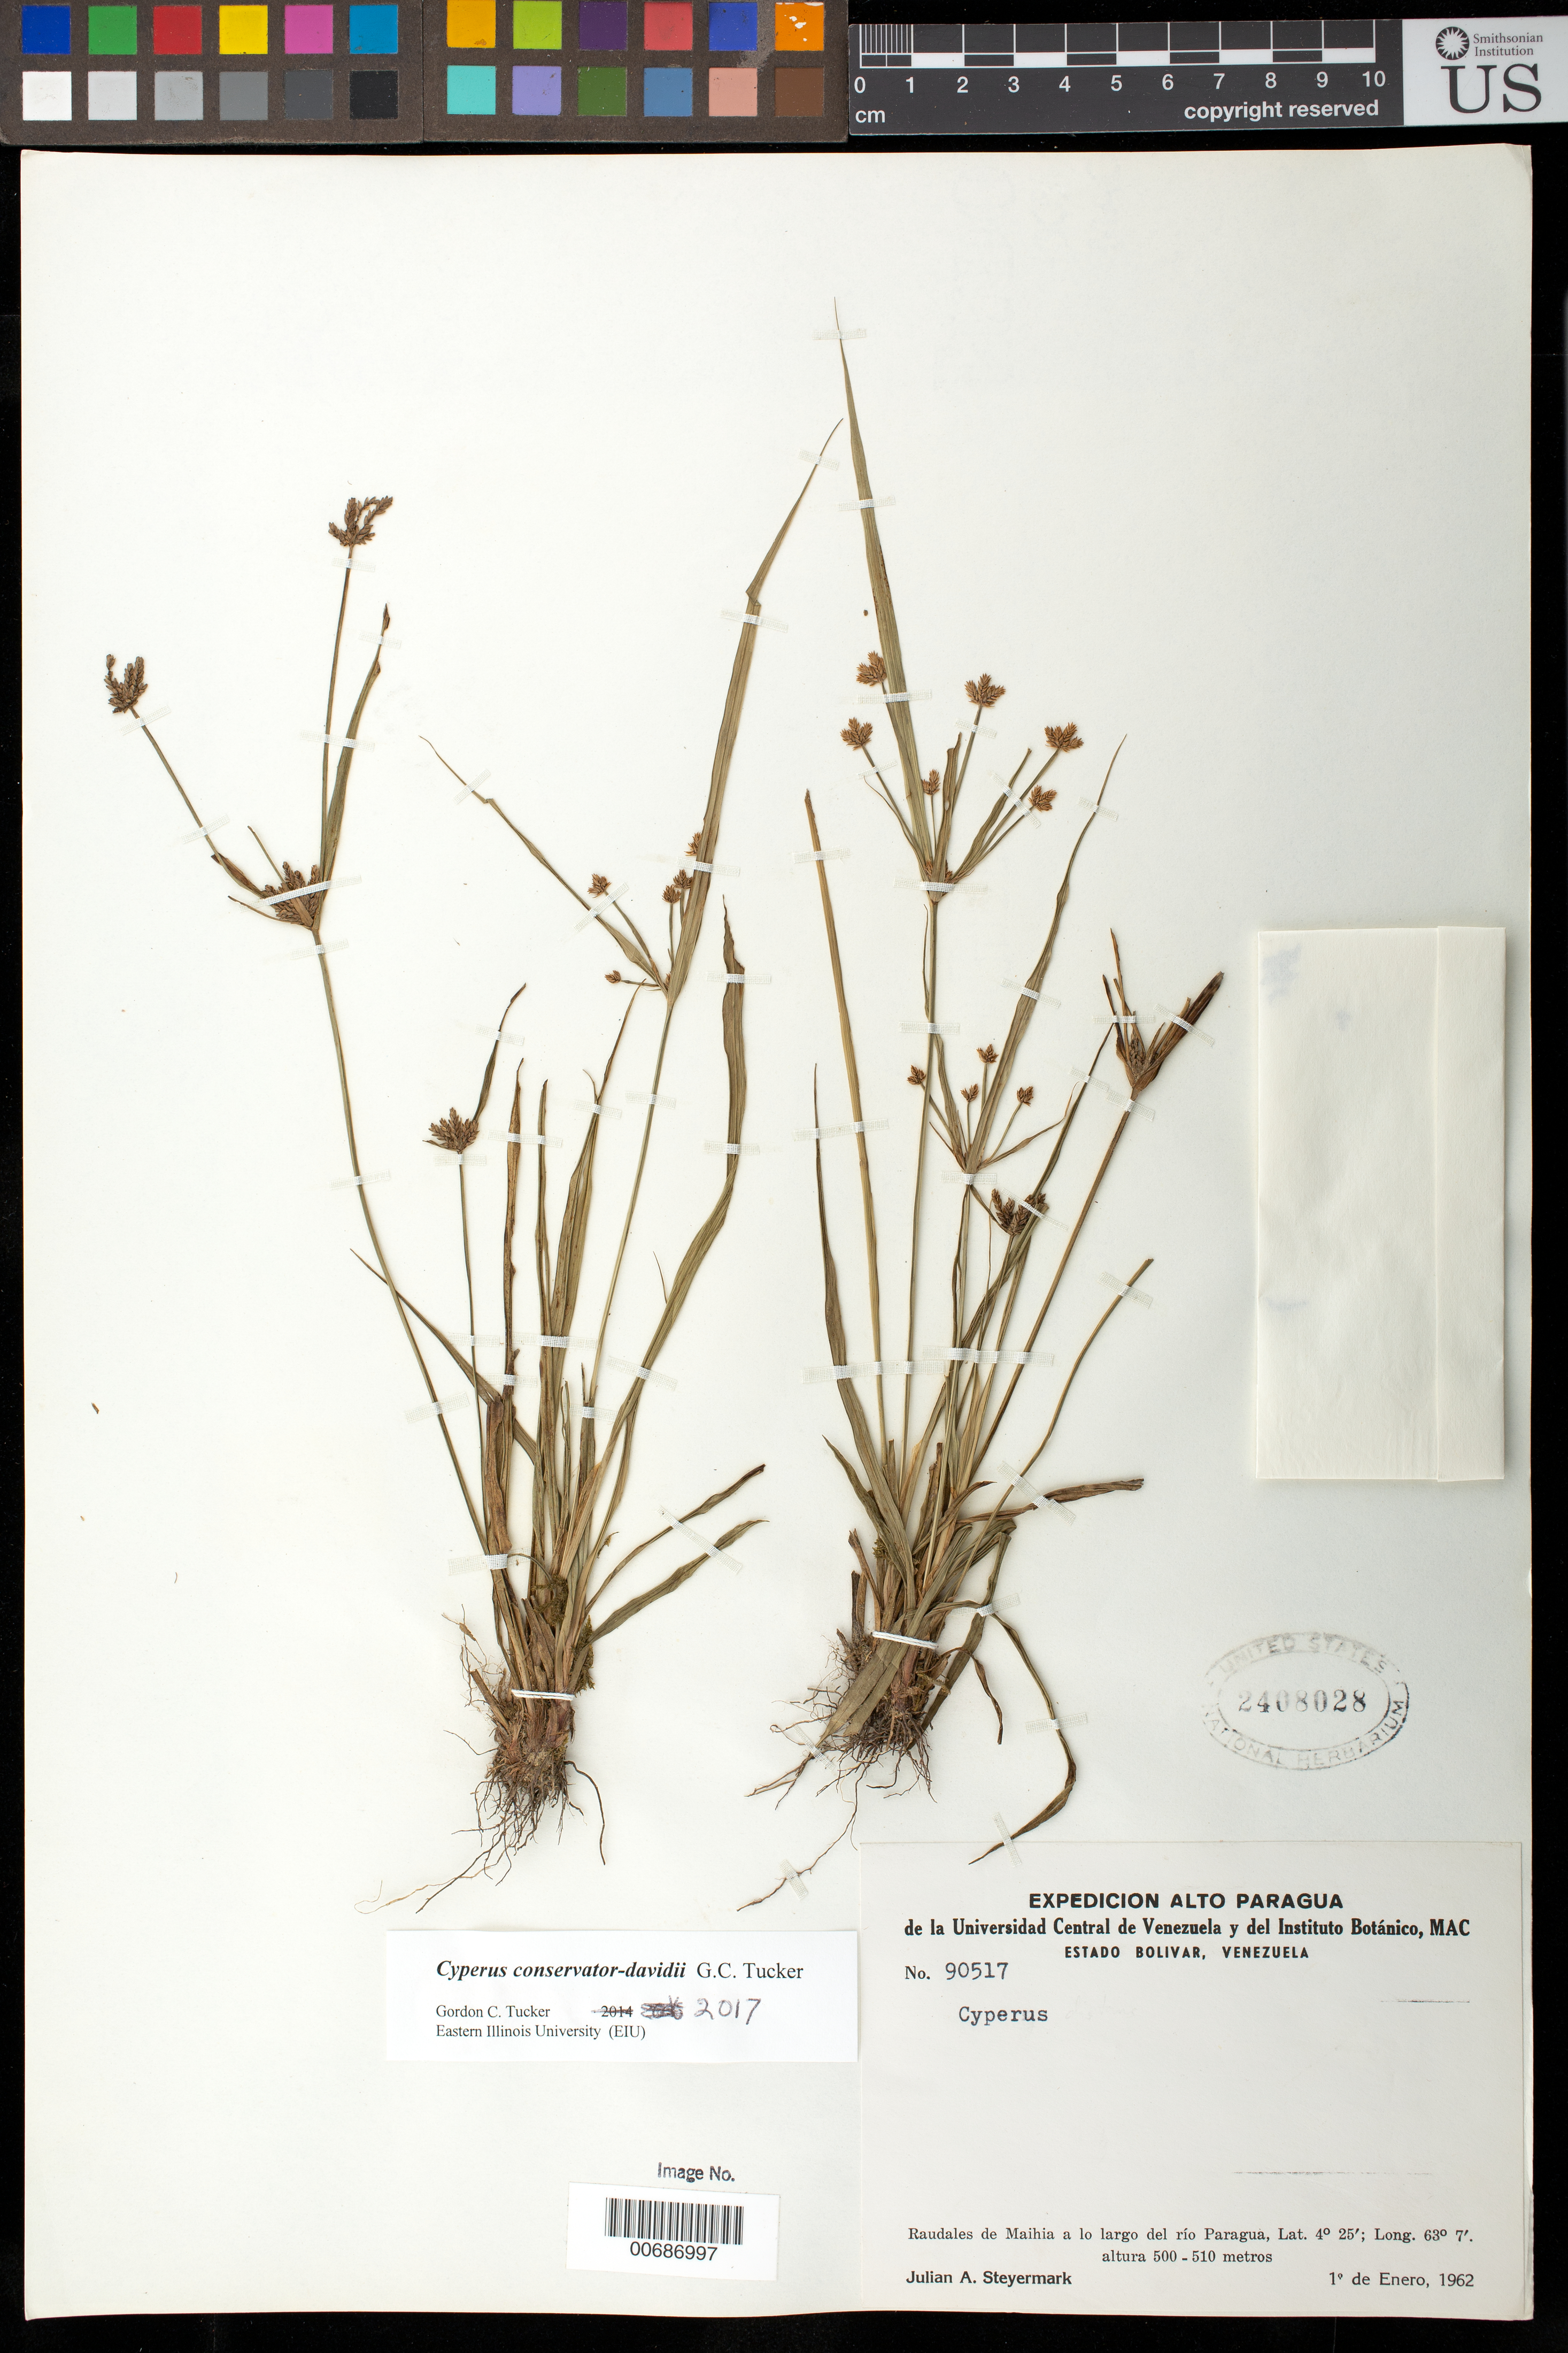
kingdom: Plantae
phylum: Tracheophyta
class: Liliopsida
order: Poales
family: Cyperaceae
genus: Cyperus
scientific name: Cyperus conservator-davidii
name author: G.C. Tucker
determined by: Tucker, G. C.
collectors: J. Steyermark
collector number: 90517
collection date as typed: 1-Jan-62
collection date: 1962-01-01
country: Venezuela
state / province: Bolívar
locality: Raudales de Maihia, Rió Paragua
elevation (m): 500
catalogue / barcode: US 2408028